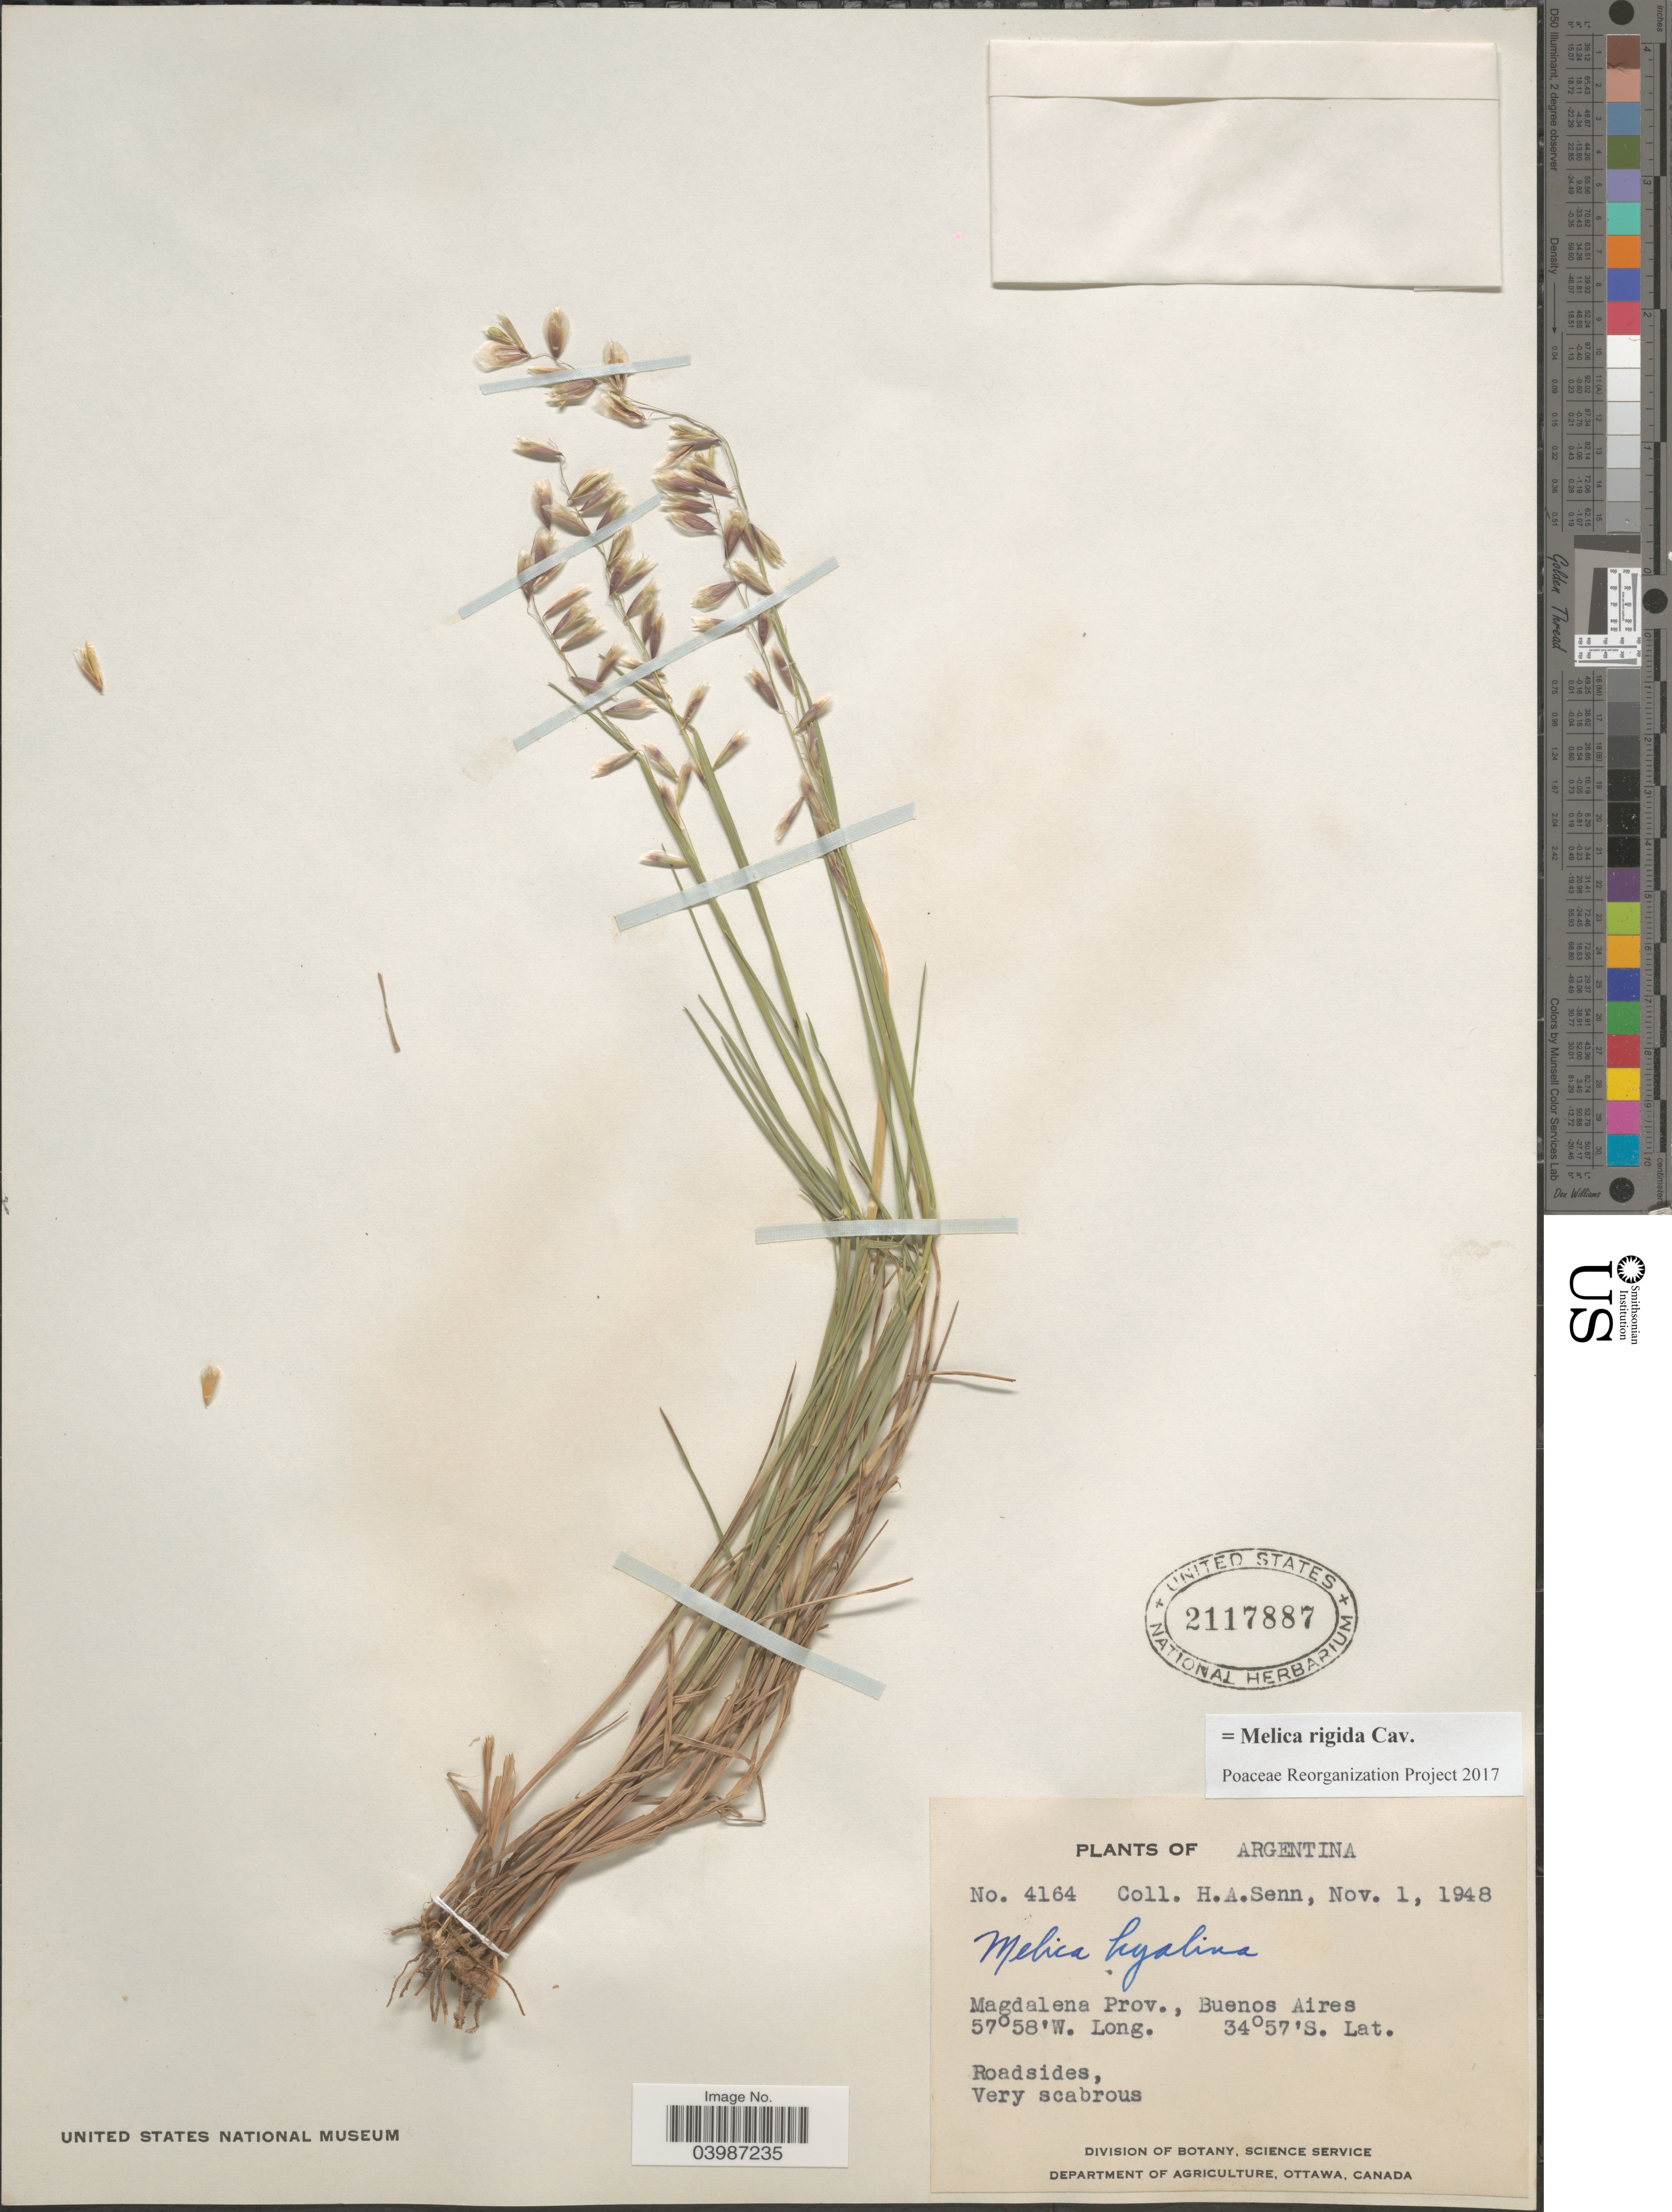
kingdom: Plantae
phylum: Tracheophyta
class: Liliopsida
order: Poales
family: Poaceae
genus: Melica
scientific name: Melica rigida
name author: Cav.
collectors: H. Senn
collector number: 4164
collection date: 1948-11-01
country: Argentina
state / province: Buenos Aires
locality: Magdalena Prov., Buenos Aires.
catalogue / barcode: US 2117887